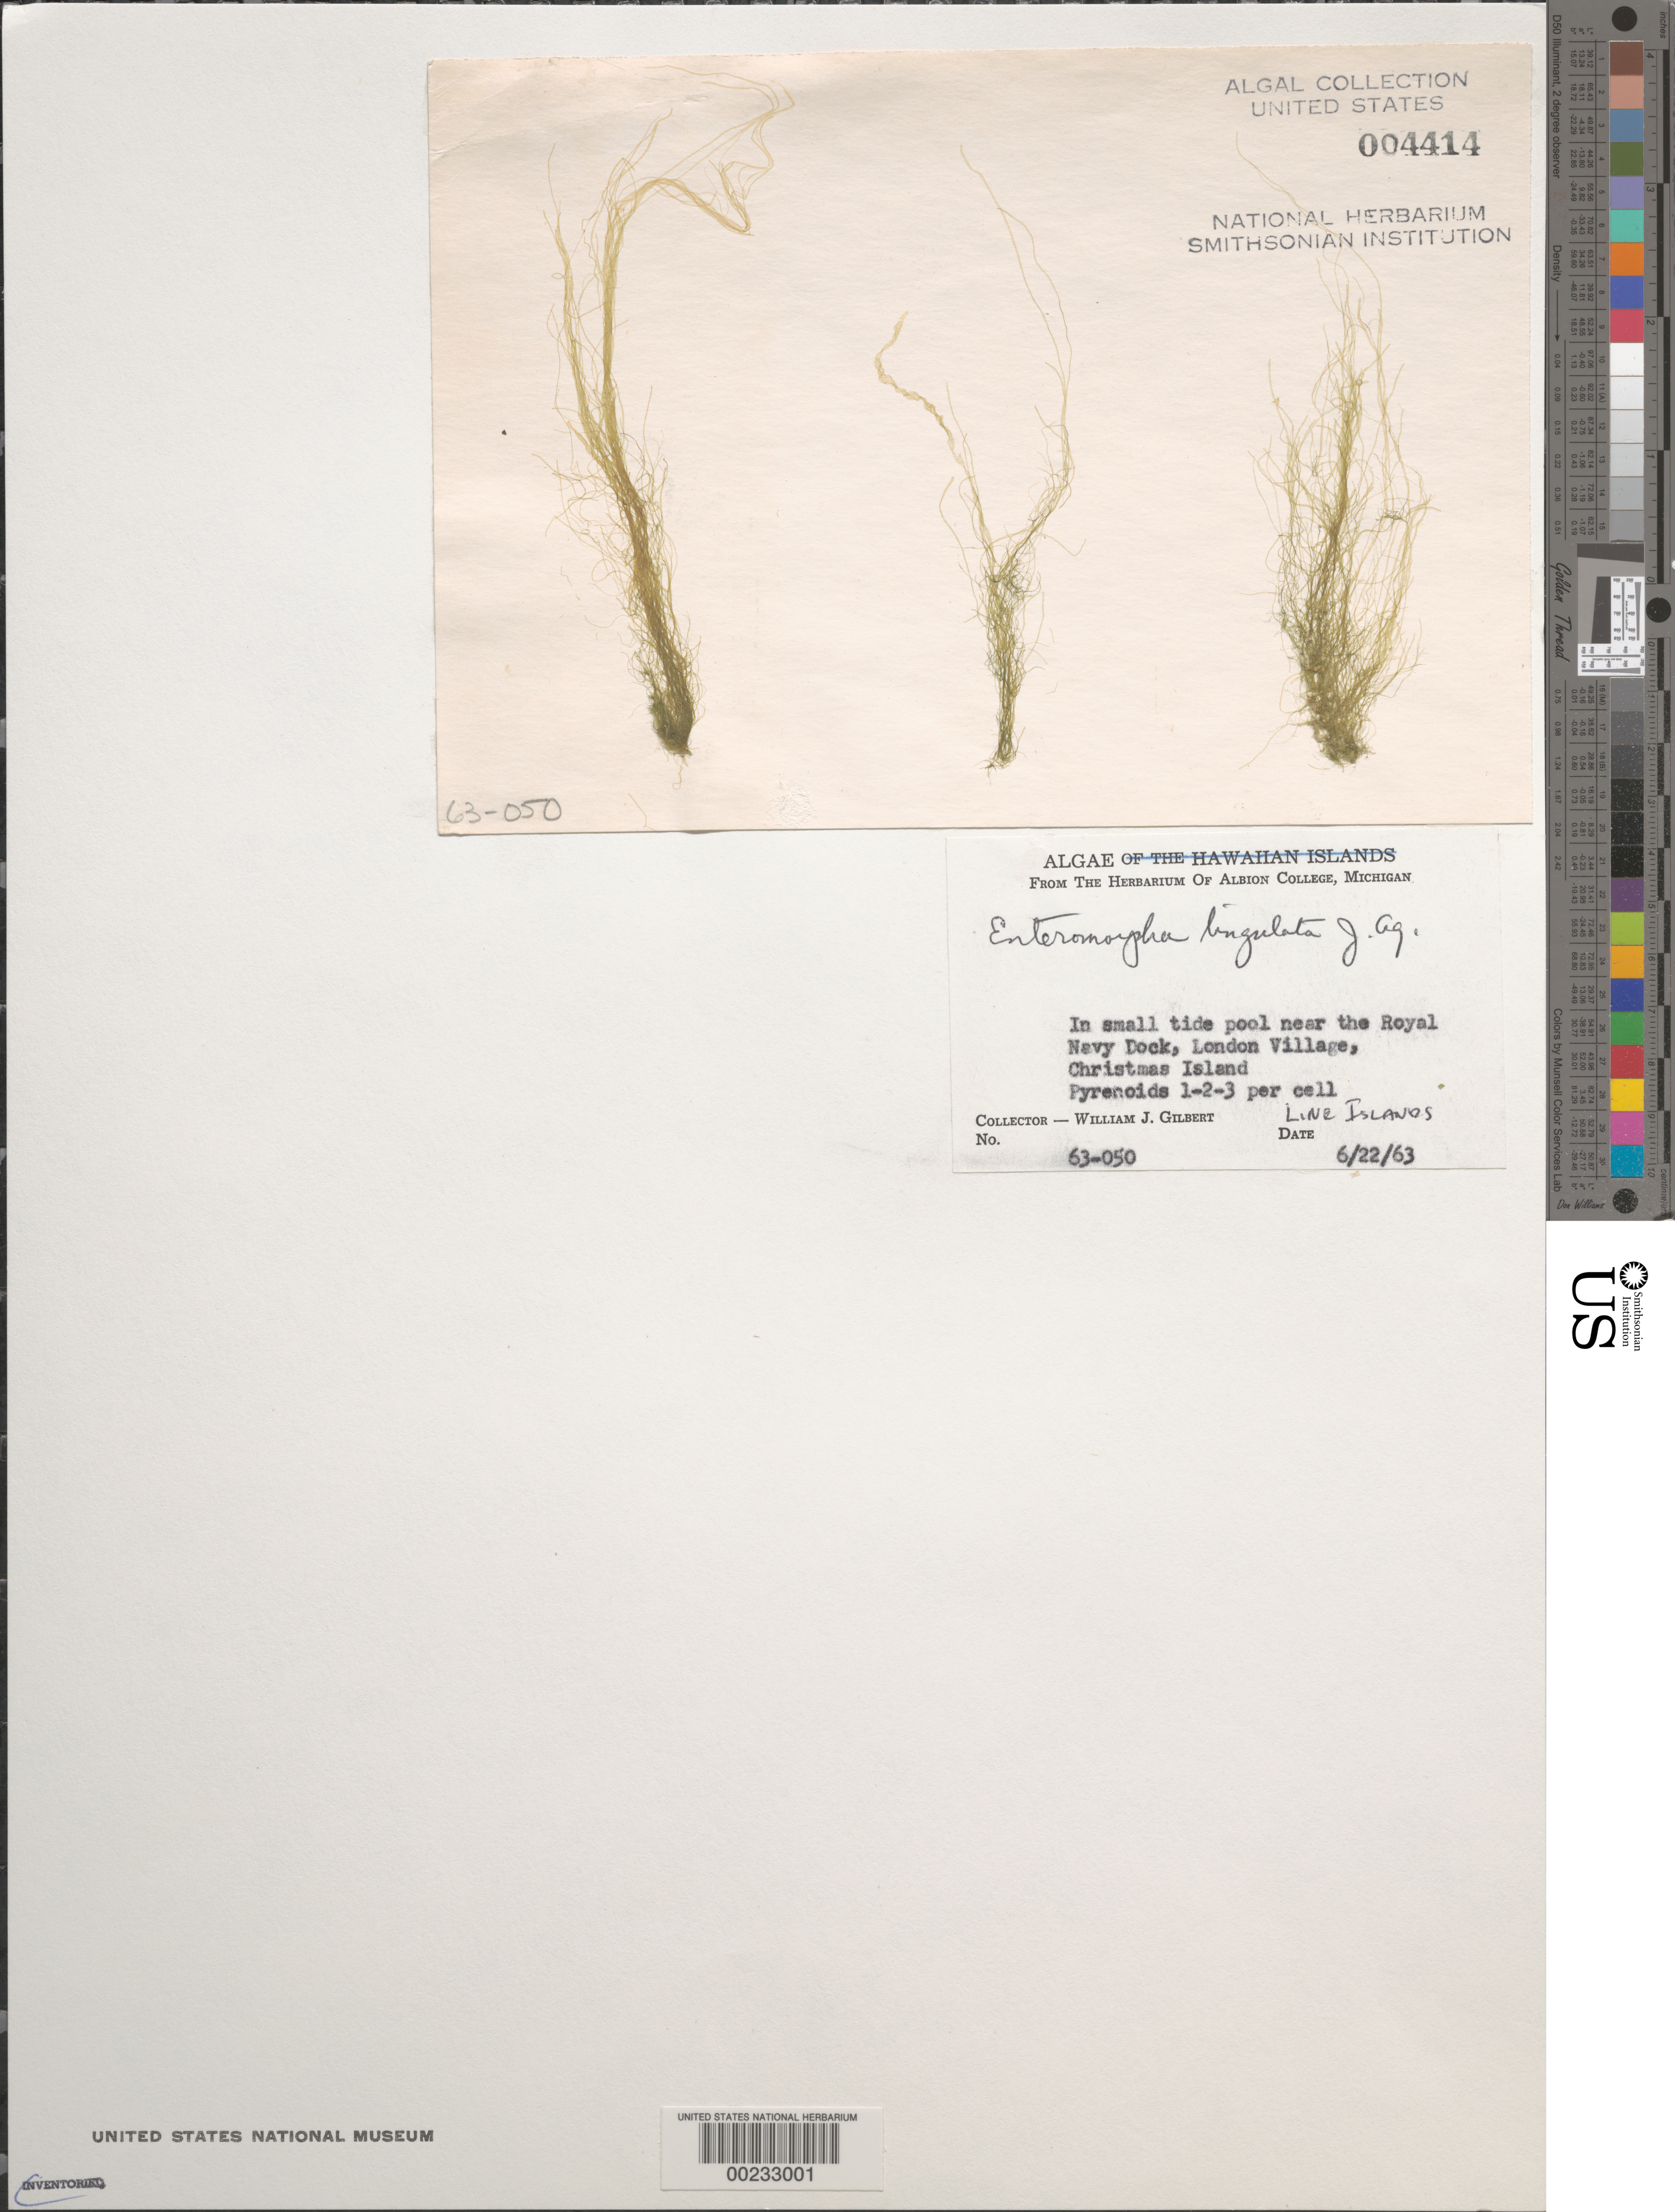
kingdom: Plantae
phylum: Chlorophyta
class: Ulvophyceae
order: Ulvales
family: Ulvaceae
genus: Ulva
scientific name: Ulva flexuosa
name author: Wulfen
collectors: W. J. Gilbert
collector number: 63-050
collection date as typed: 22 Jun 1963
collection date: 1963-06-22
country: Kiribati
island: Kiritimati [Christmas] Atoll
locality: London village, near Royal Navy dock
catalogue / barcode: US 4414